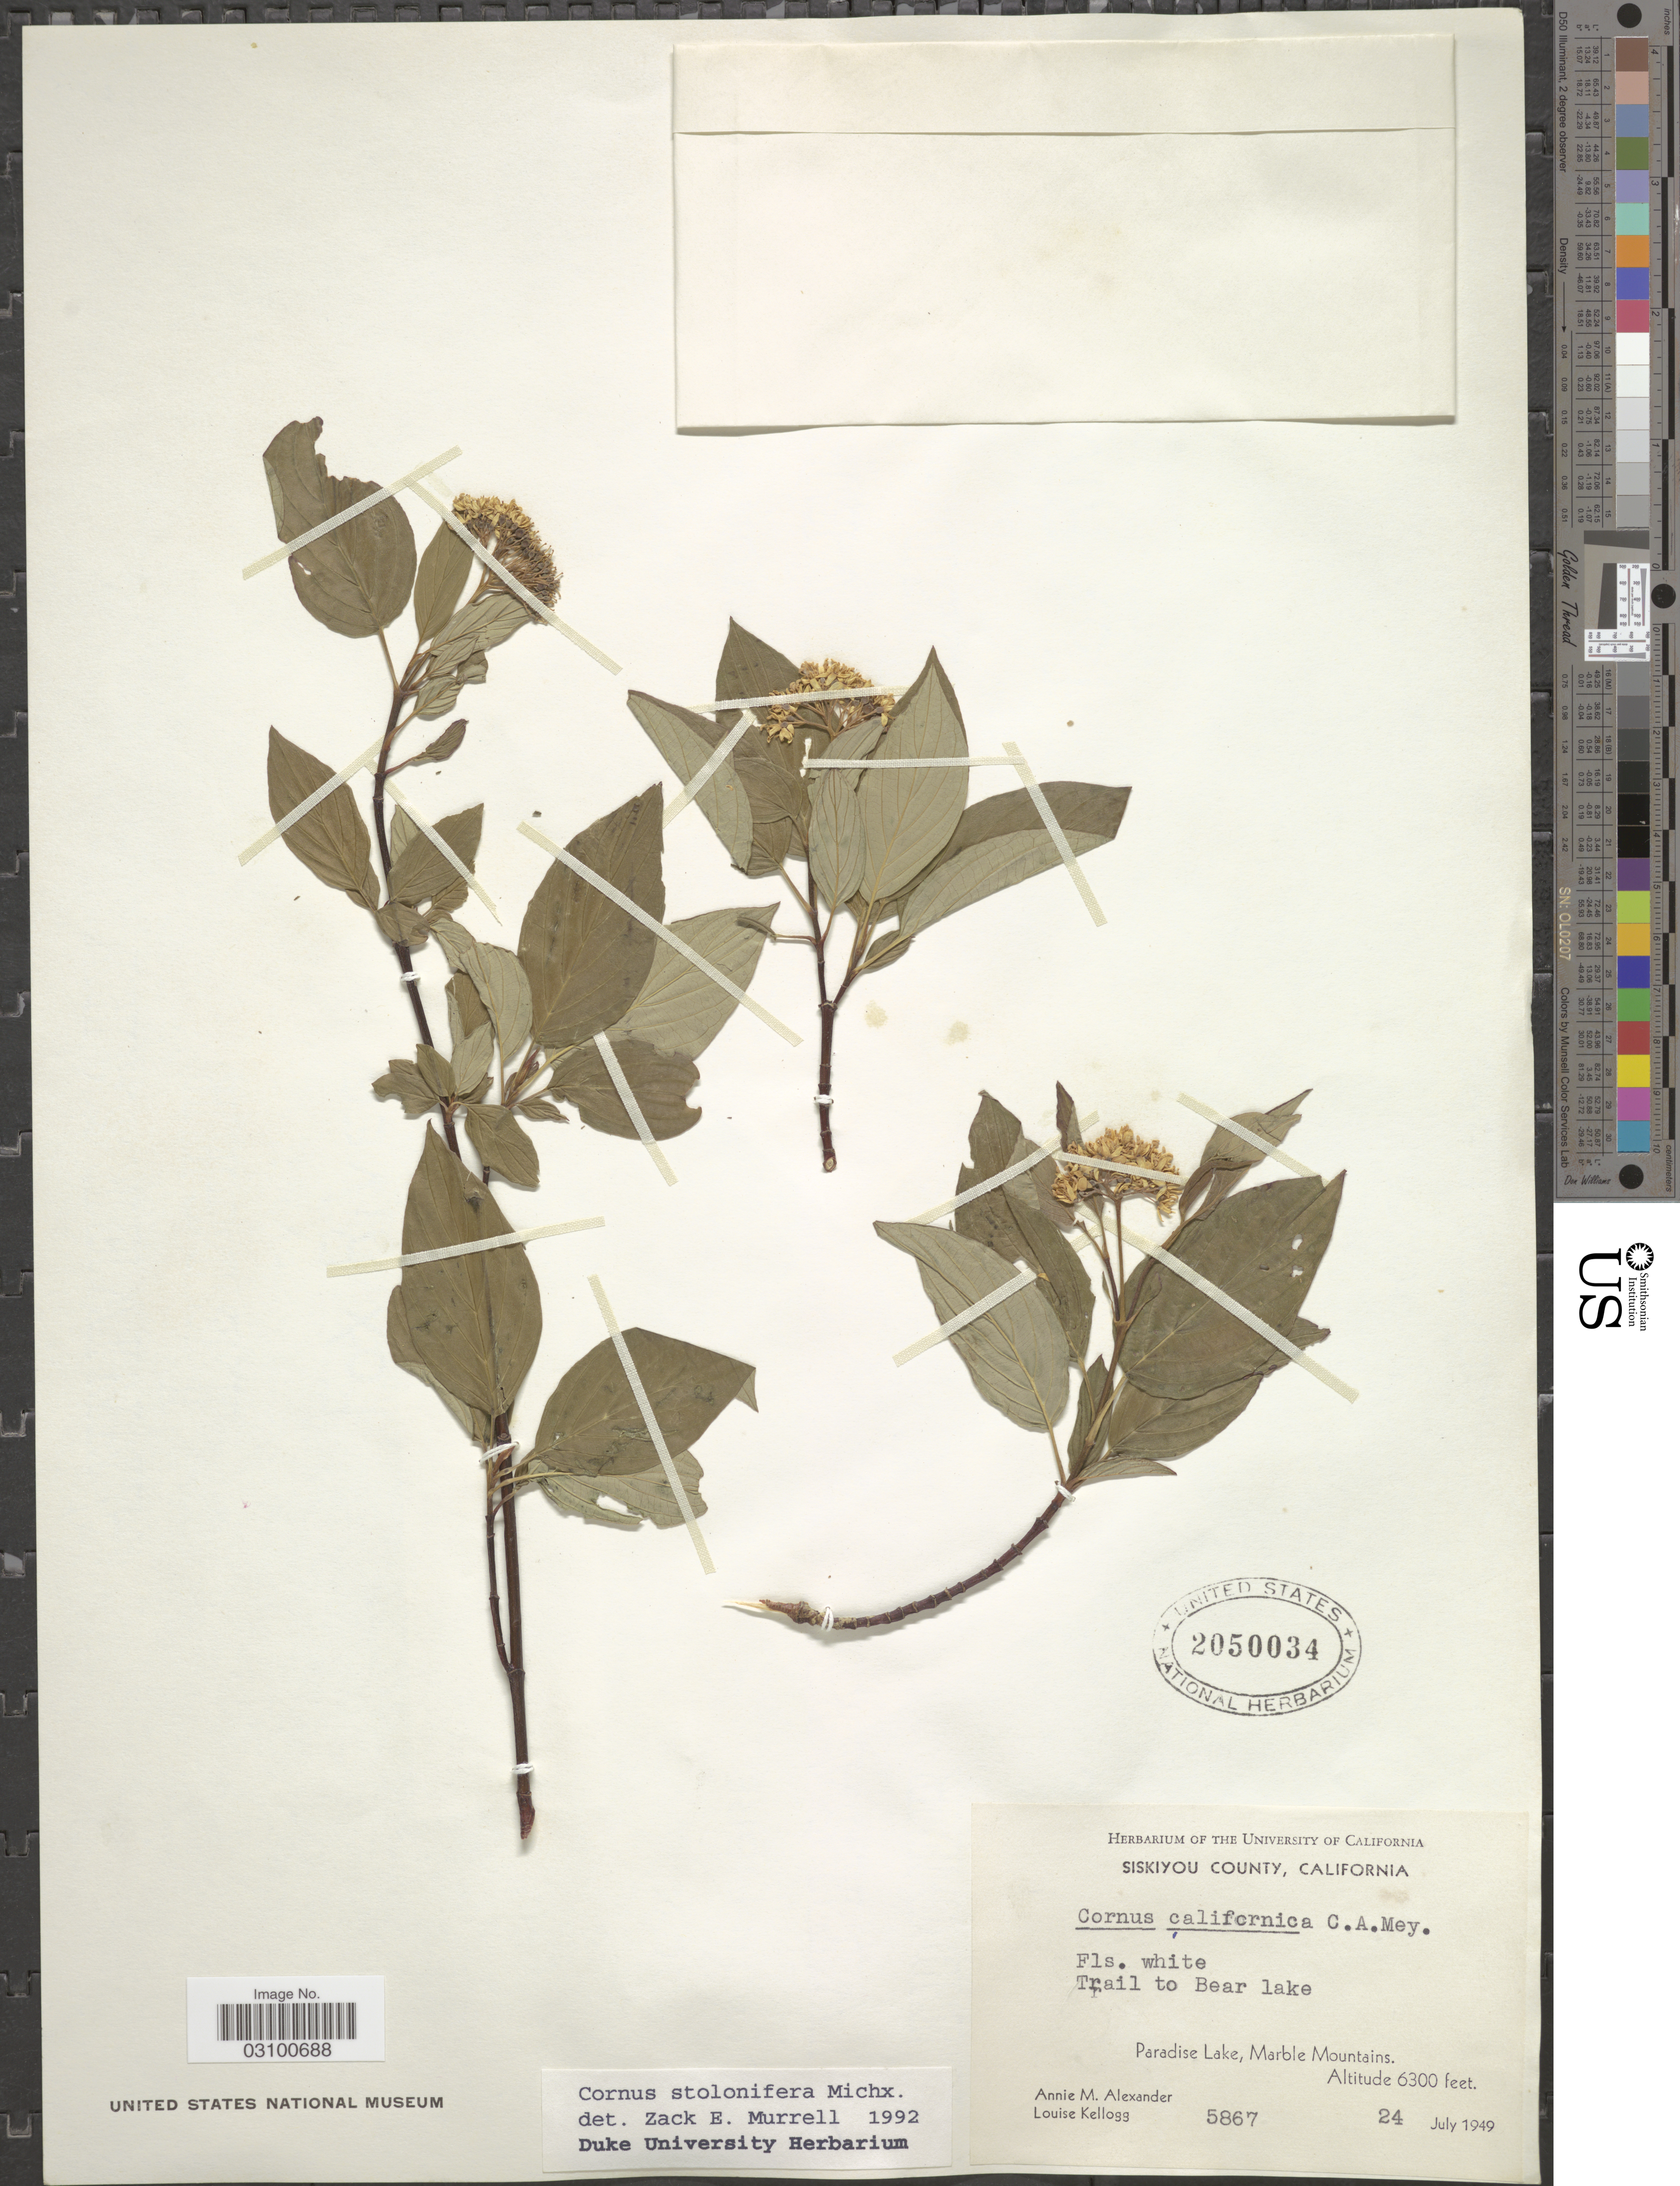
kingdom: Plantae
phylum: Tracheophyta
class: Magnoliopsida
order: Cornales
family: Cornaceae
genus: Cornus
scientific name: Cornus sericea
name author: L.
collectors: A. M. Alexander & L. Kellogg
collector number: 5867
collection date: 1949-07-24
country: United States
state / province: California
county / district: Siskiyou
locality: Siskiyou County. Trail to Bear lake. Paradise Lake, Marble Mountains.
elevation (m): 1920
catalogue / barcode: US 2050034